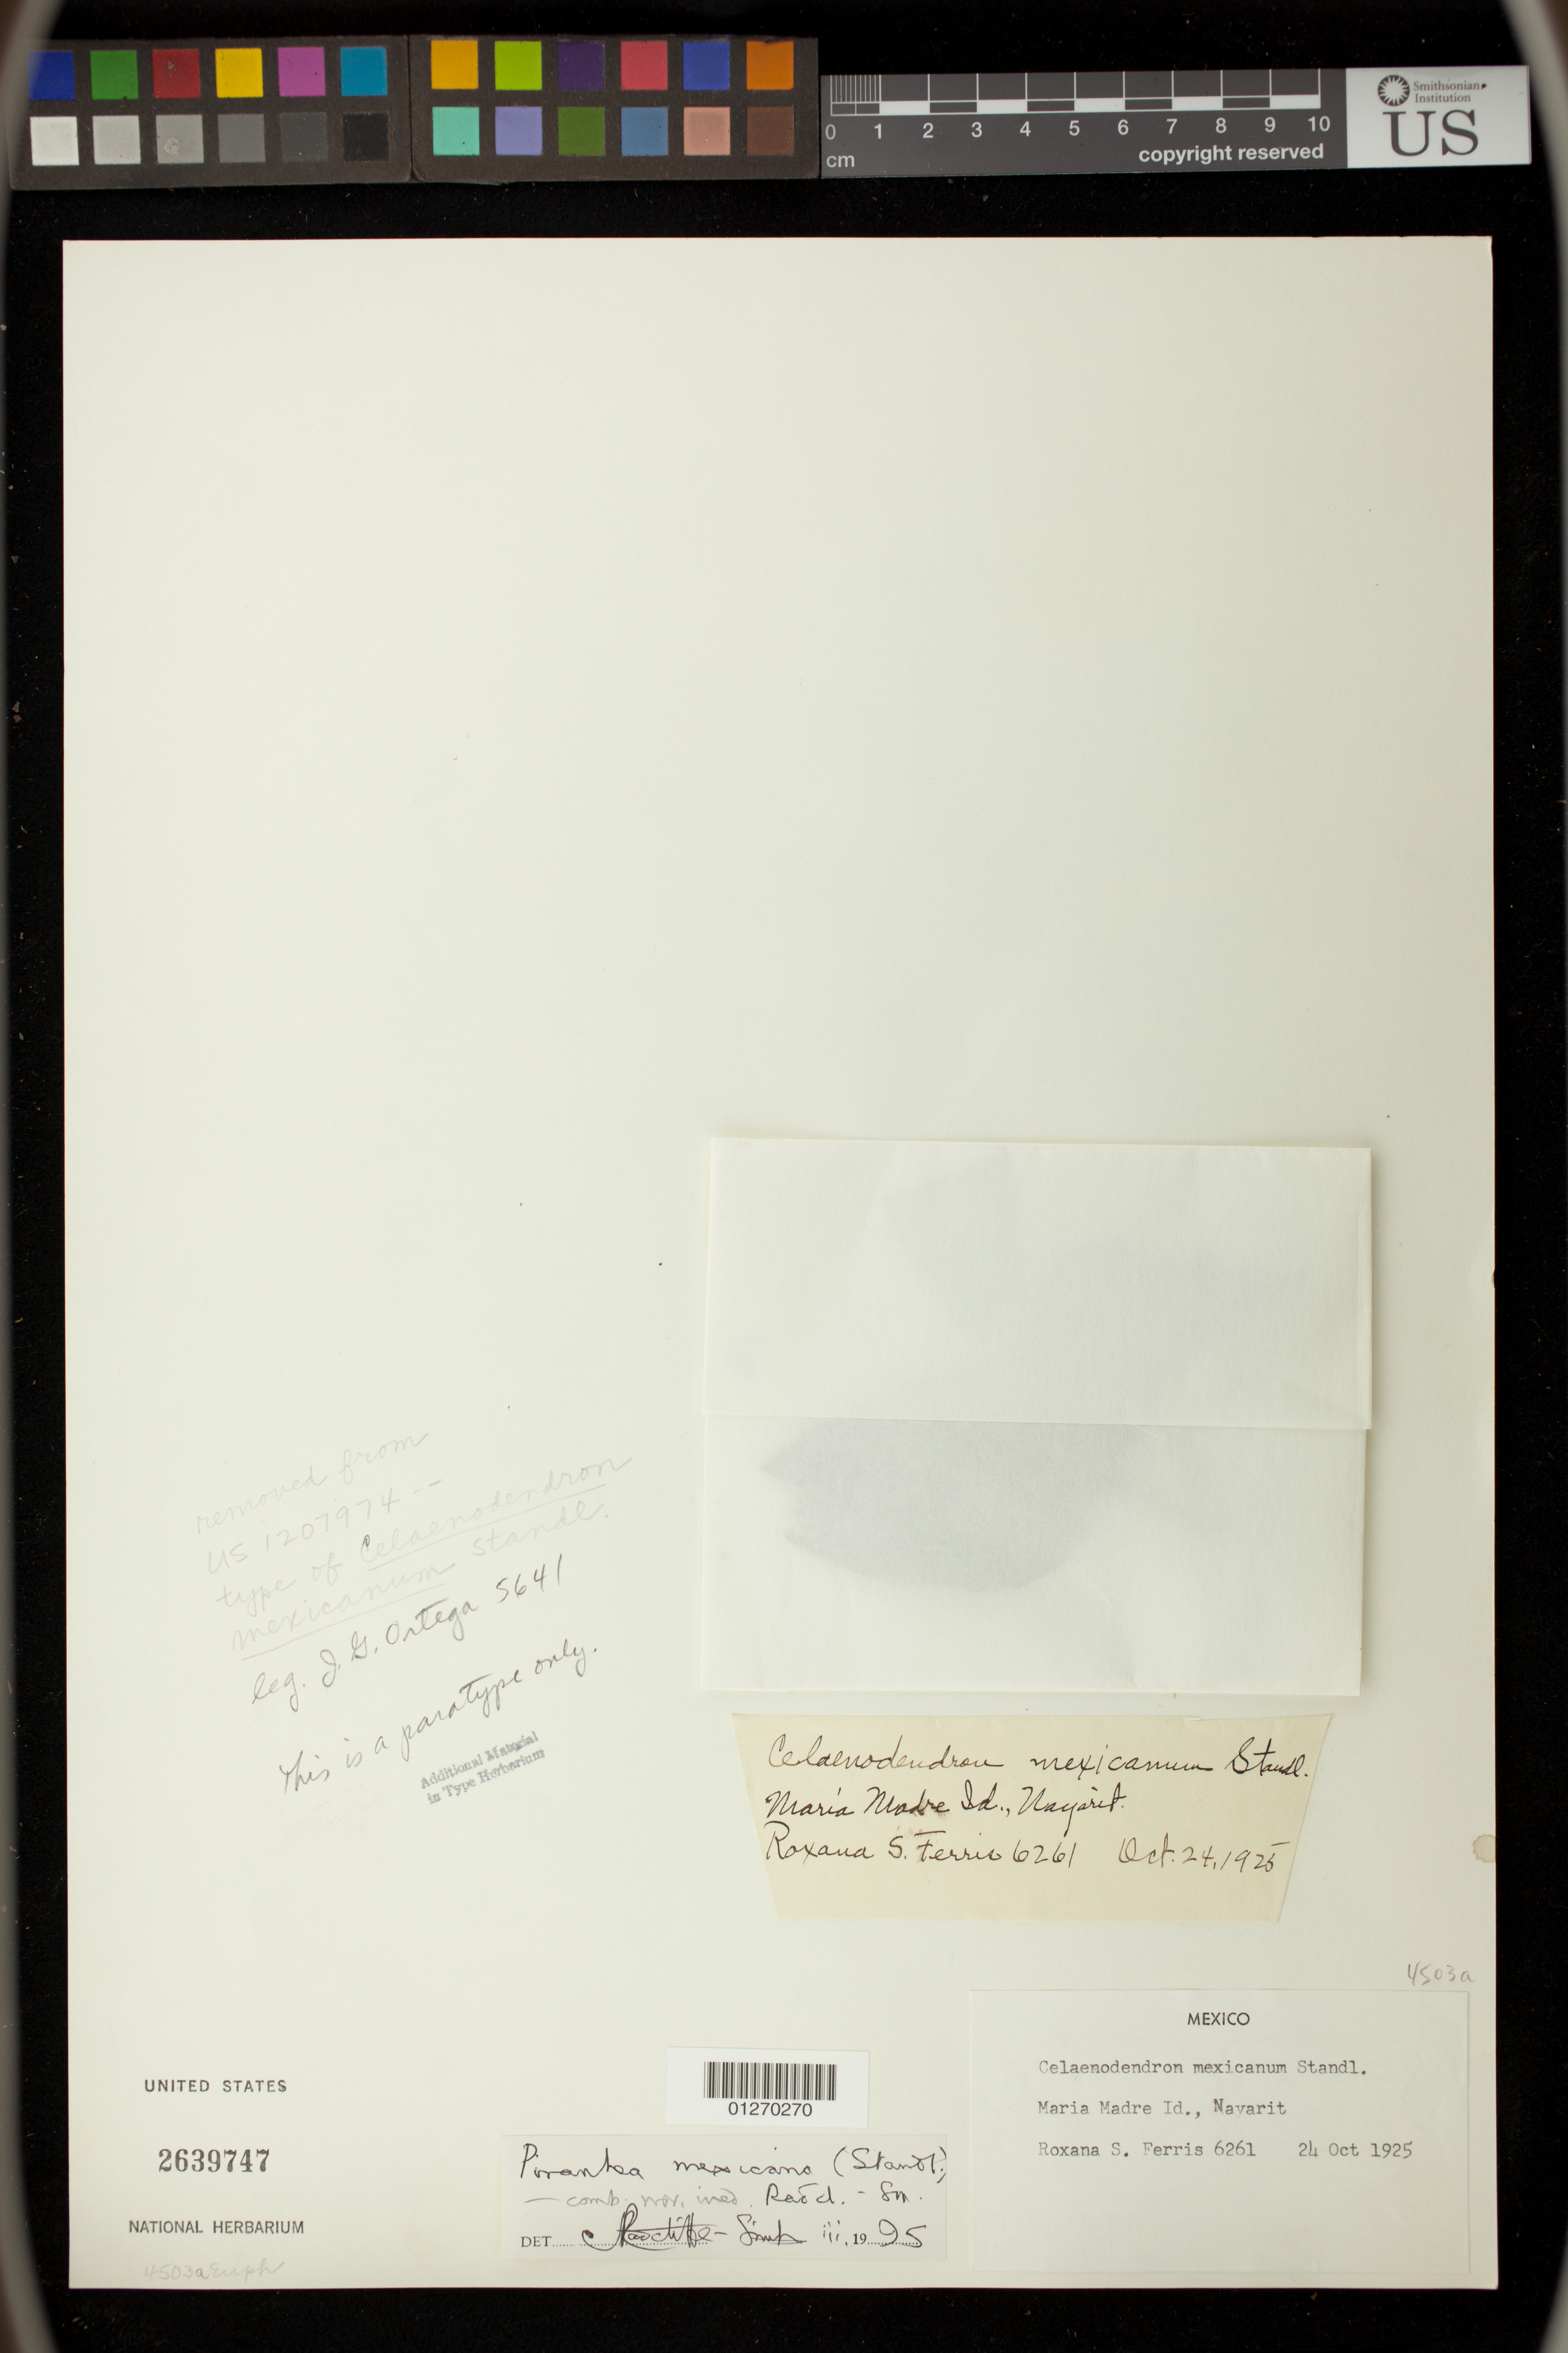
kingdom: Plantae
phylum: Tracheophyta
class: Magnoliopsida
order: Malpighiales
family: Picrodendraceae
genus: Piranhea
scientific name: Piranhea mexicana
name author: (Standl.) Radcl.-Sm.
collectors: R. S. Ferris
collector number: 6261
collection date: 1925-10-24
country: Mexico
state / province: Nayarit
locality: Maria Madre Id.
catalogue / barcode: US 2639747